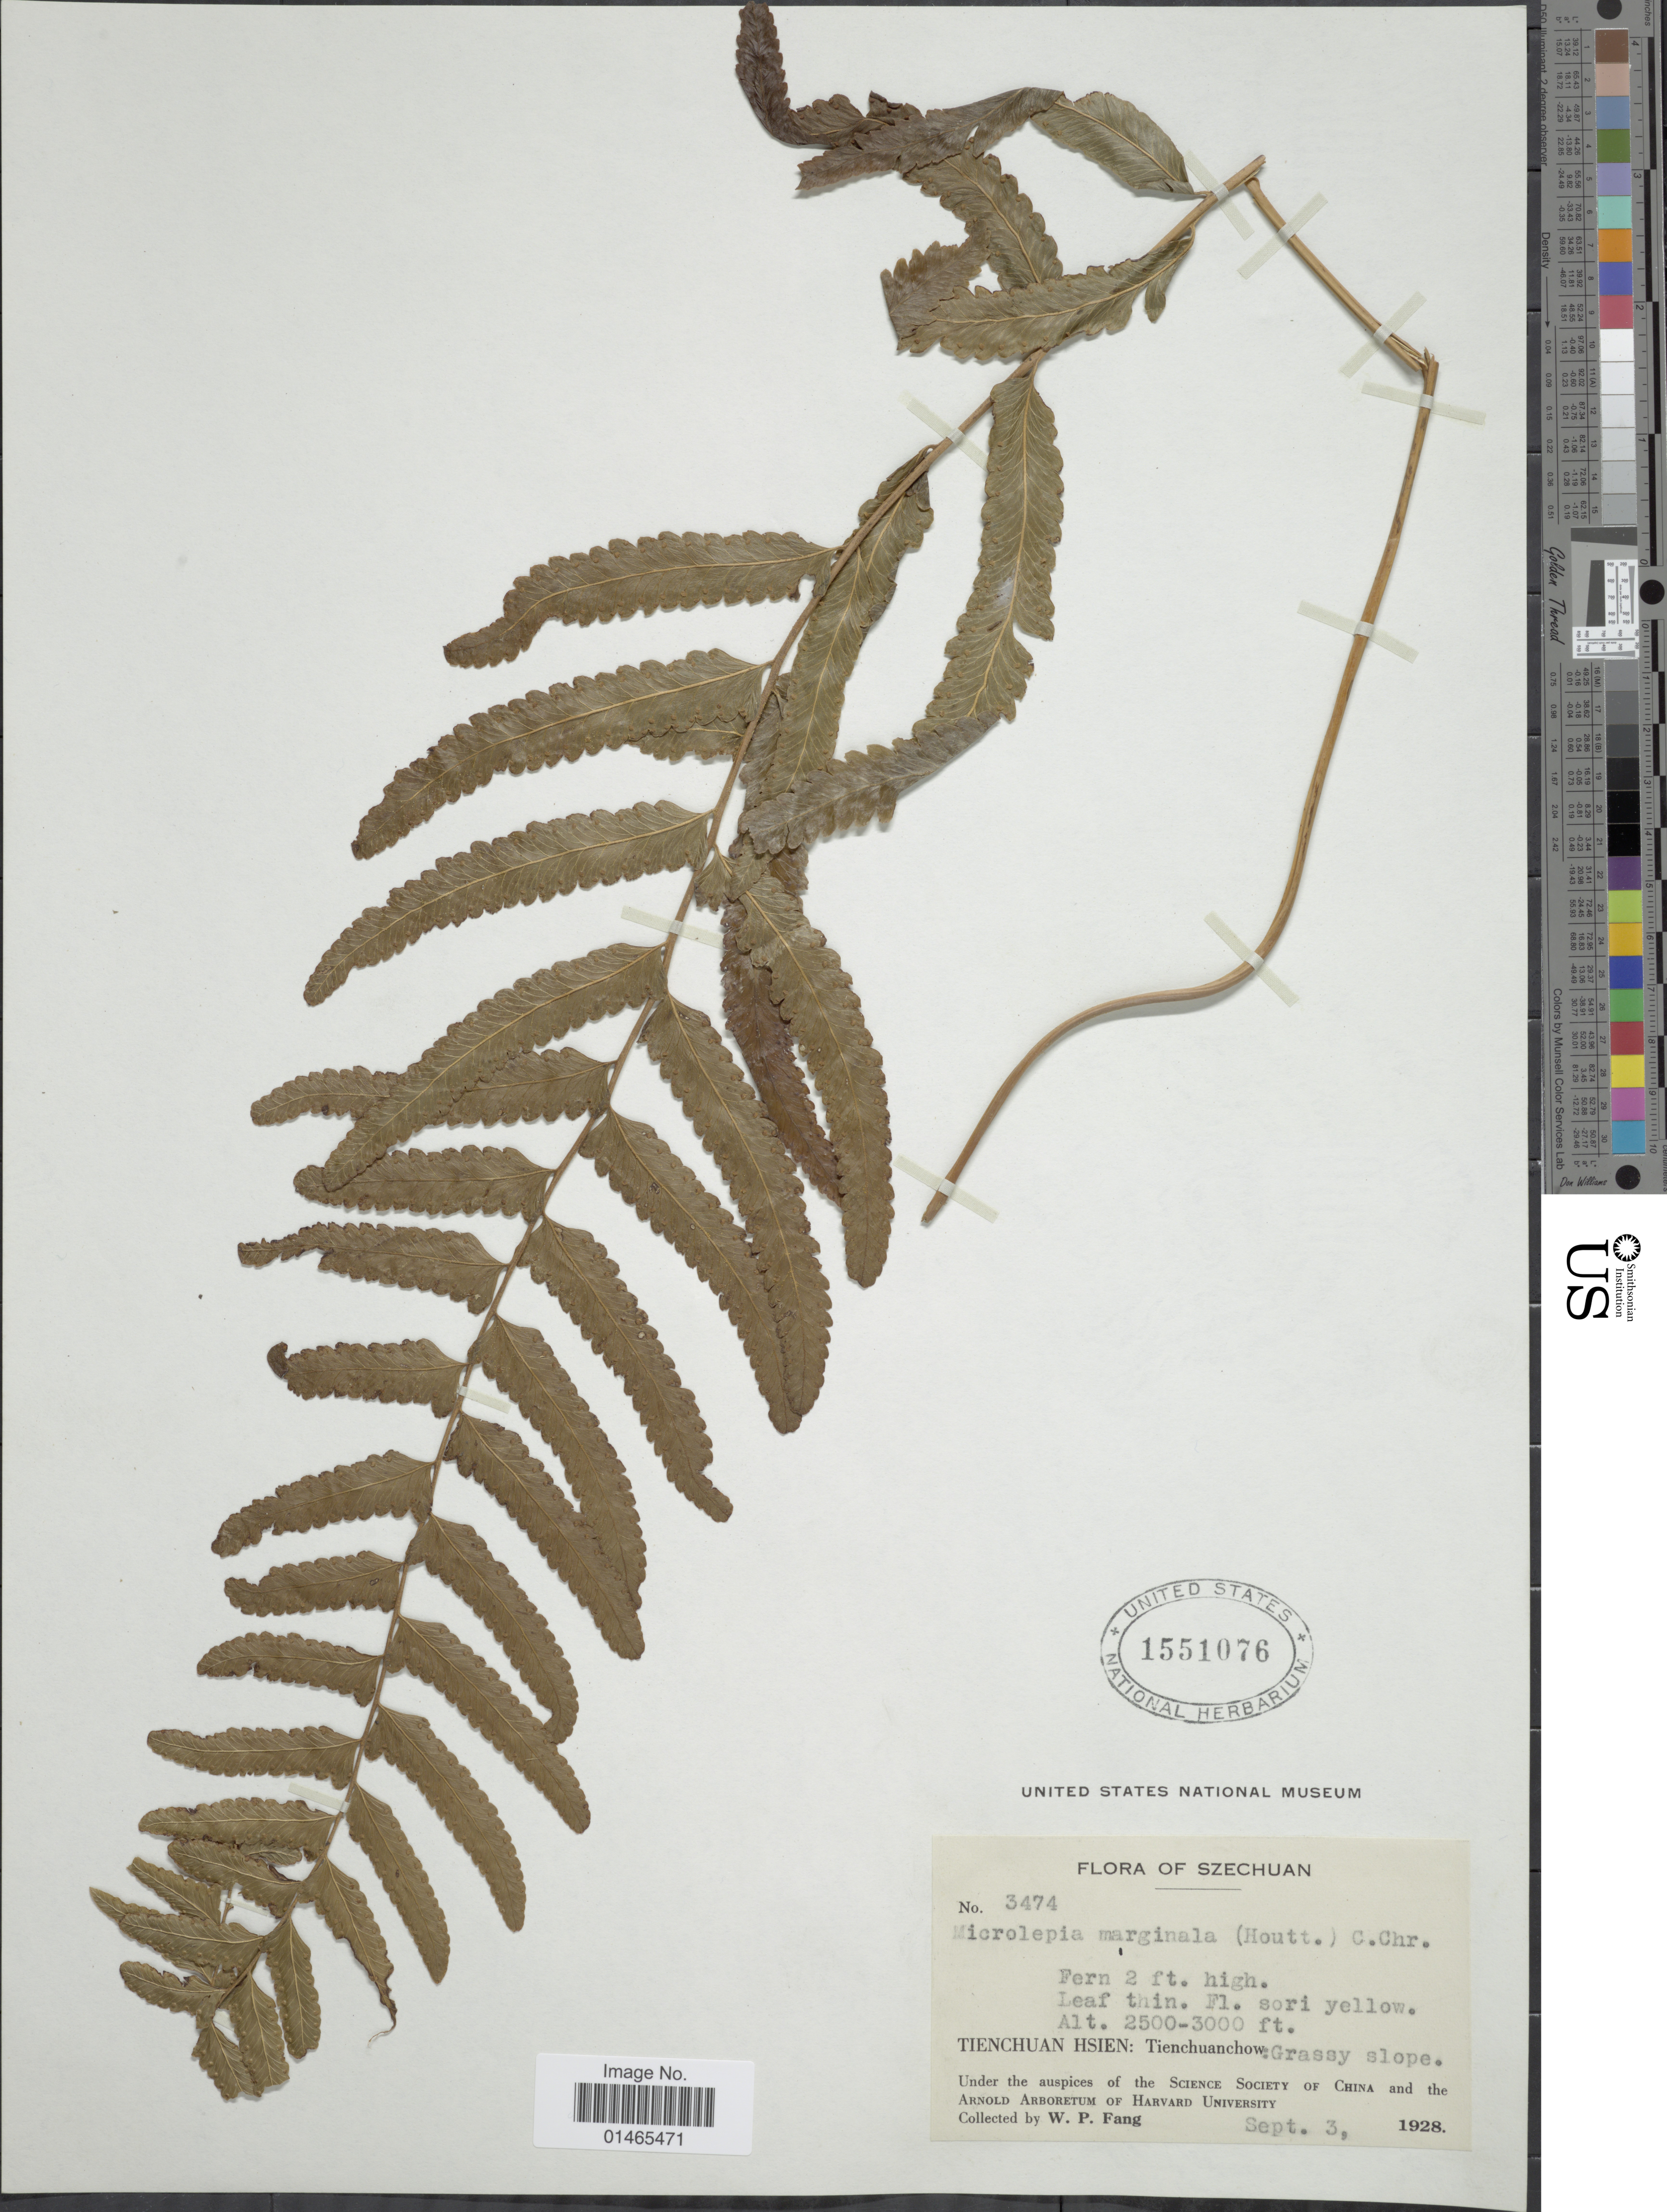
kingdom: Plantae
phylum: Tracheophyta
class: Polypodiopsida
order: Polypodiales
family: Dennstaedtiaceae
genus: Microlepia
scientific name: Microlepia marginata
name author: (Houtt.) C. Chr.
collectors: W. P. Fang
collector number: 3474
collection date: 1928-09-03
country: China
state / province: Sichuan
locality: Szechuan, Tienchuan Hsien: Tienchuanchow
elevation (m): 762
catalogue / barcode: US 1551076